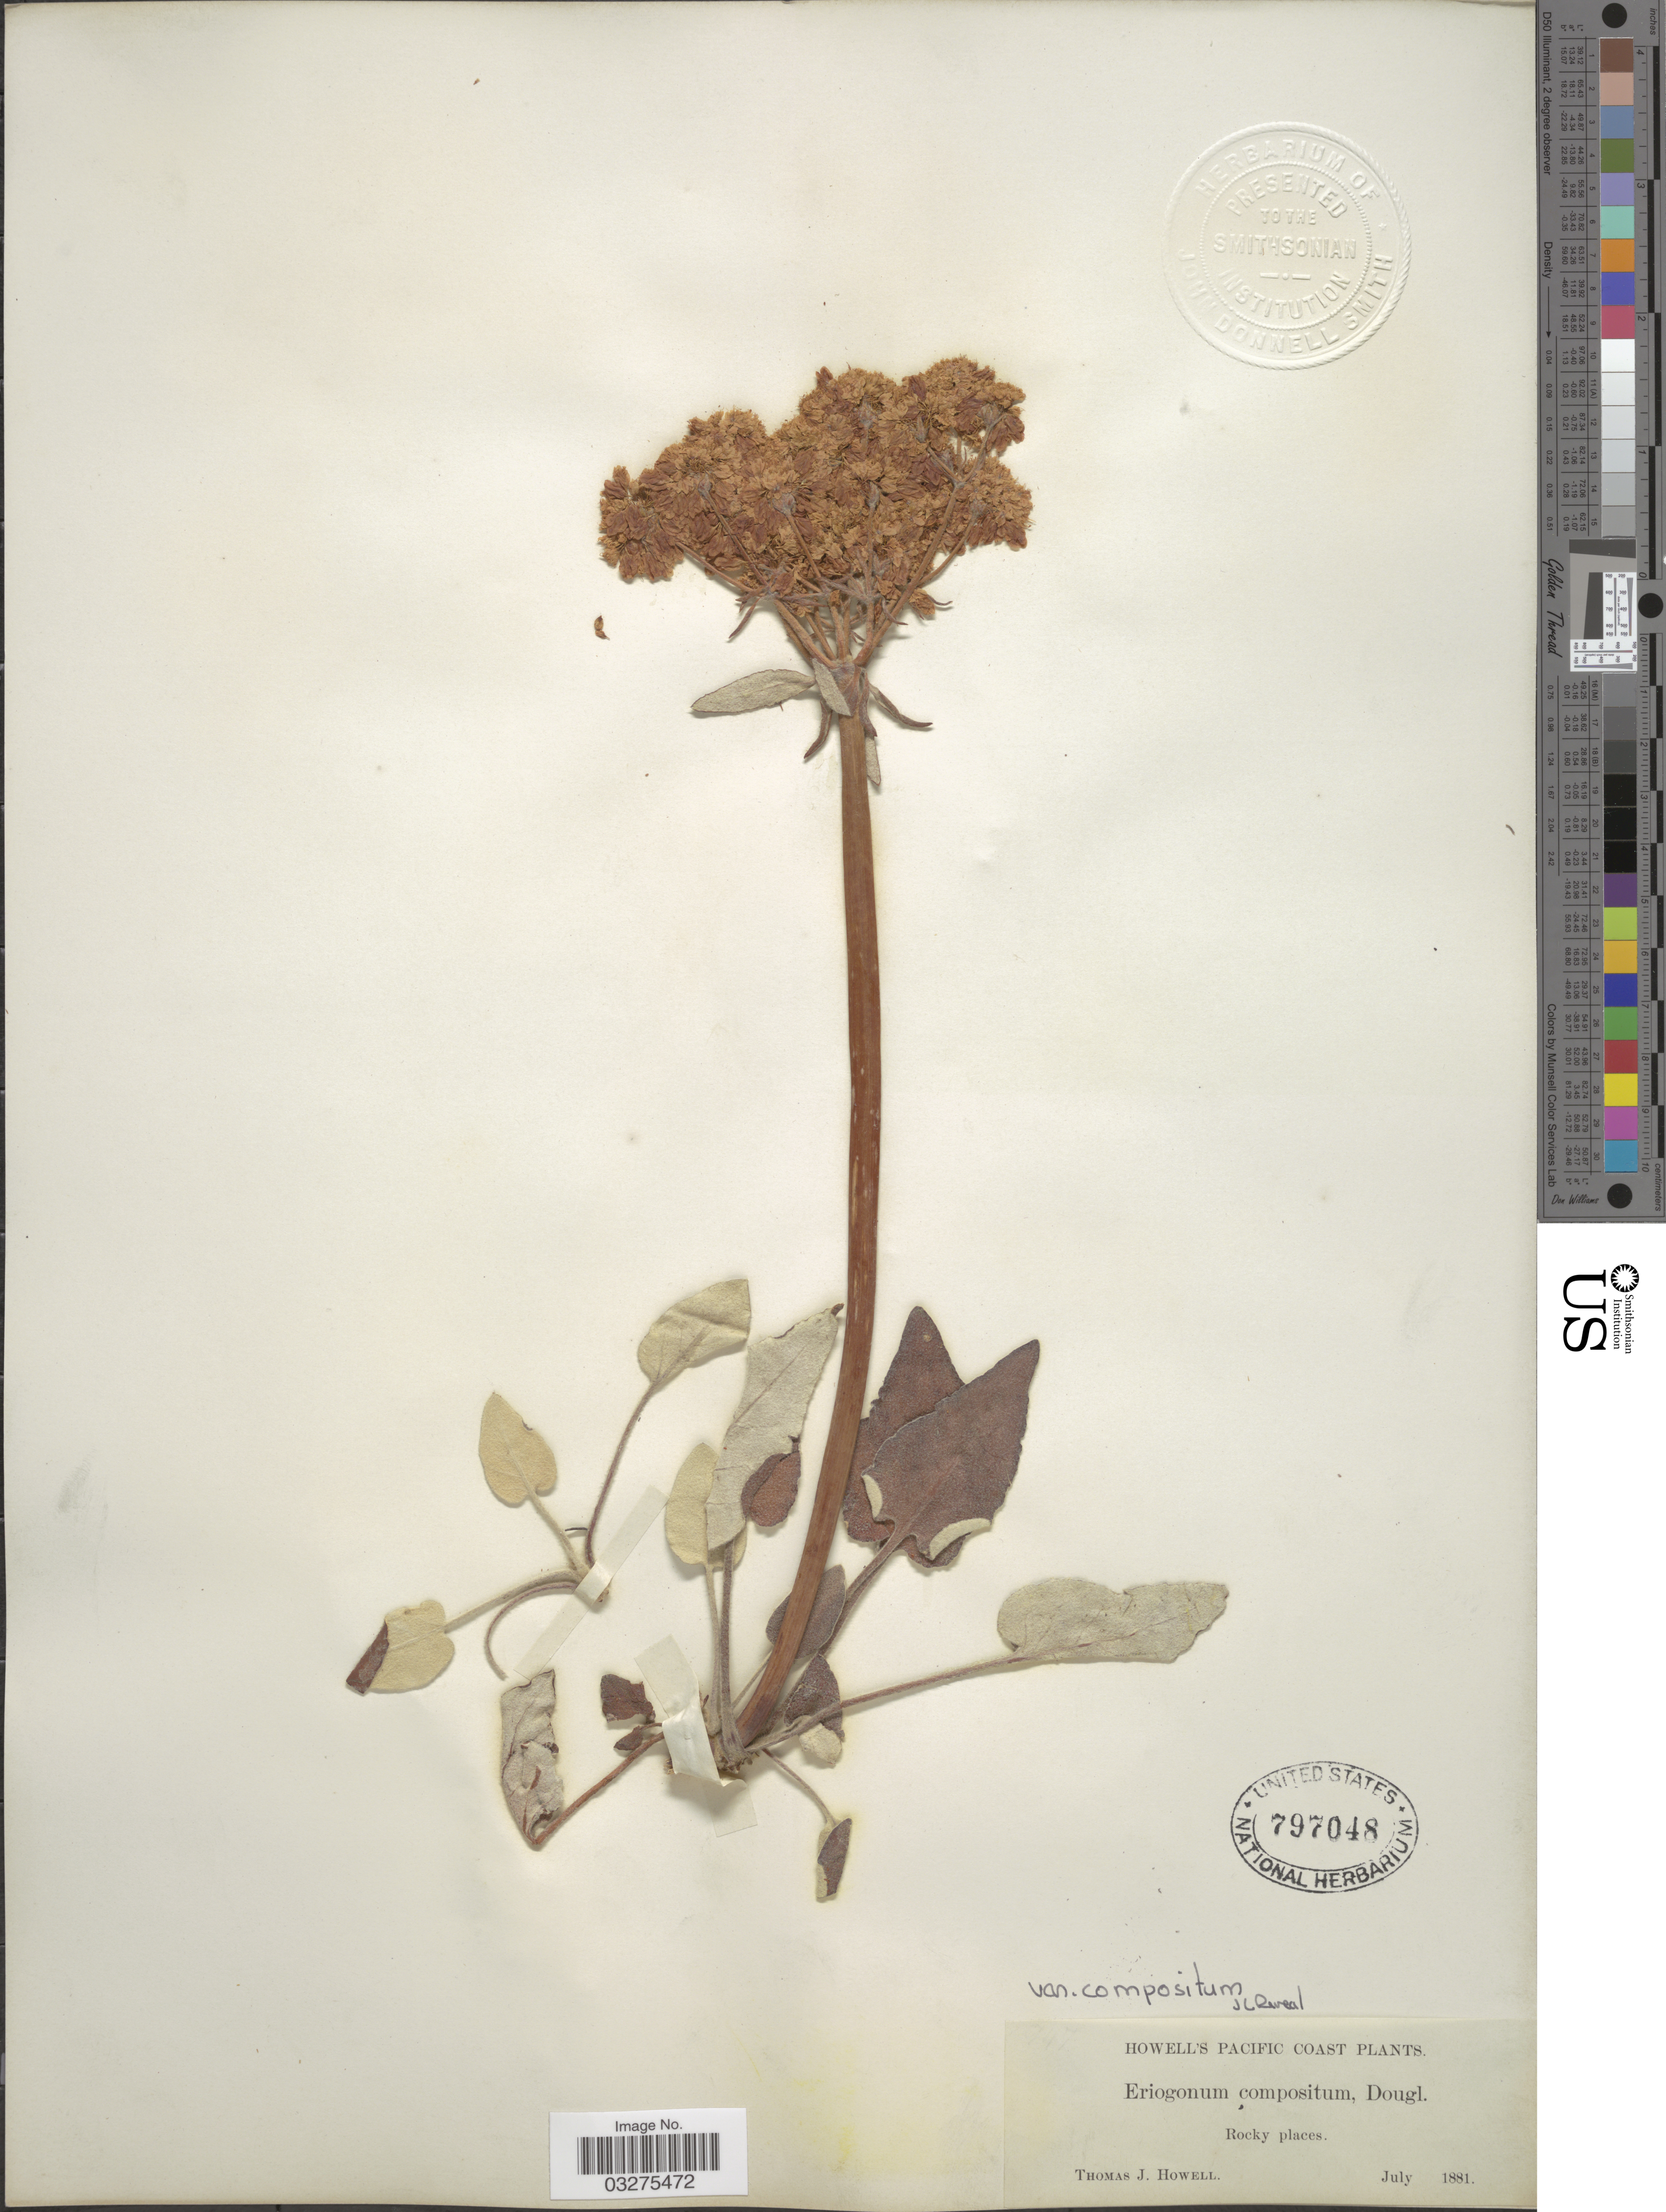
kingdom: Plantae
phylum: Tracheophyta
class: Magnoliopsida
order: Caryophyllales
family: Polygonaceae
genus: Eriogonum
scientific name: Eriogonum compositum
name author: Douglas ex Benth.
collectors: T. J. Howell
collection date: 1881-07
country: United States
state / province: Oregon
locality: Pacific Coast. Rocky places.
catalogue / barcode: US 797048